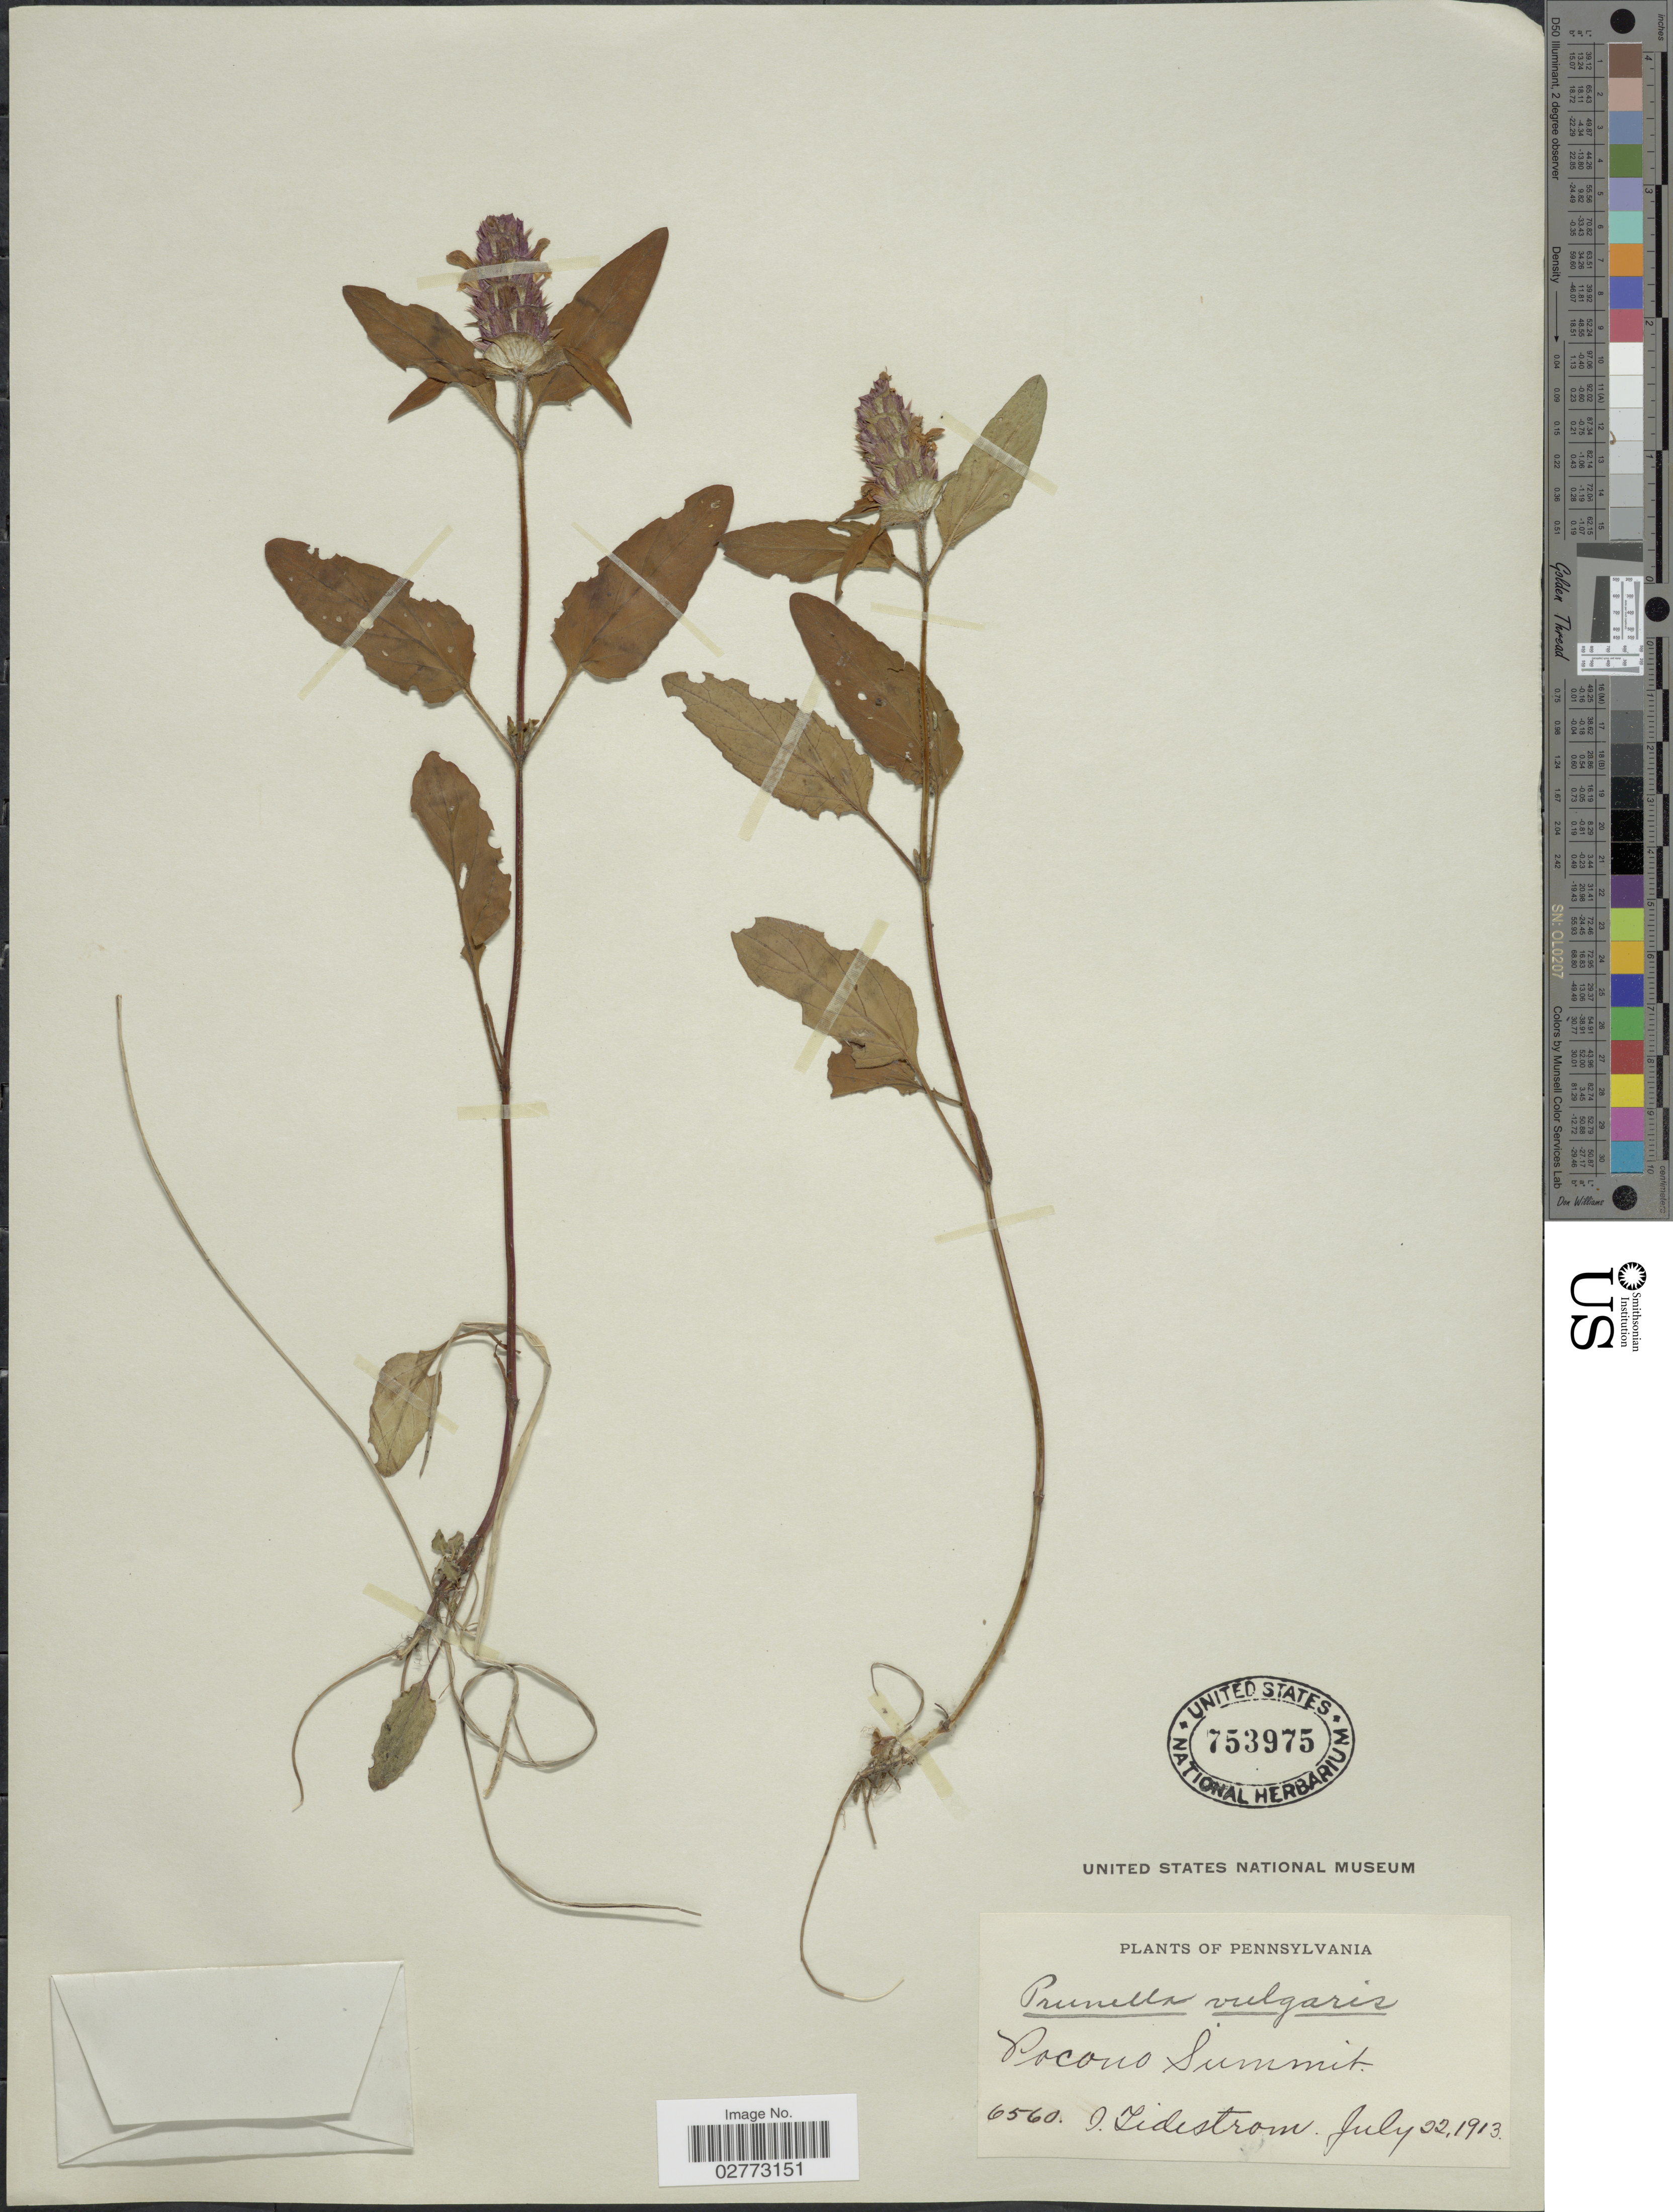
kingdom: Plantae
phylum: Tracheophyta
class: Magnoliopsida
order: Lamiales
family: Lamiaceae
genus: Prunella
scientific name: Prunella vulgaris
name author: L.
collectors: I. F. Tidestrom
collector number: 6560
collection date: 1913-07-22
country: United States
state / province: Pennsylvania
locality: Pocono Summit.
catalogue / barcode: US 753975